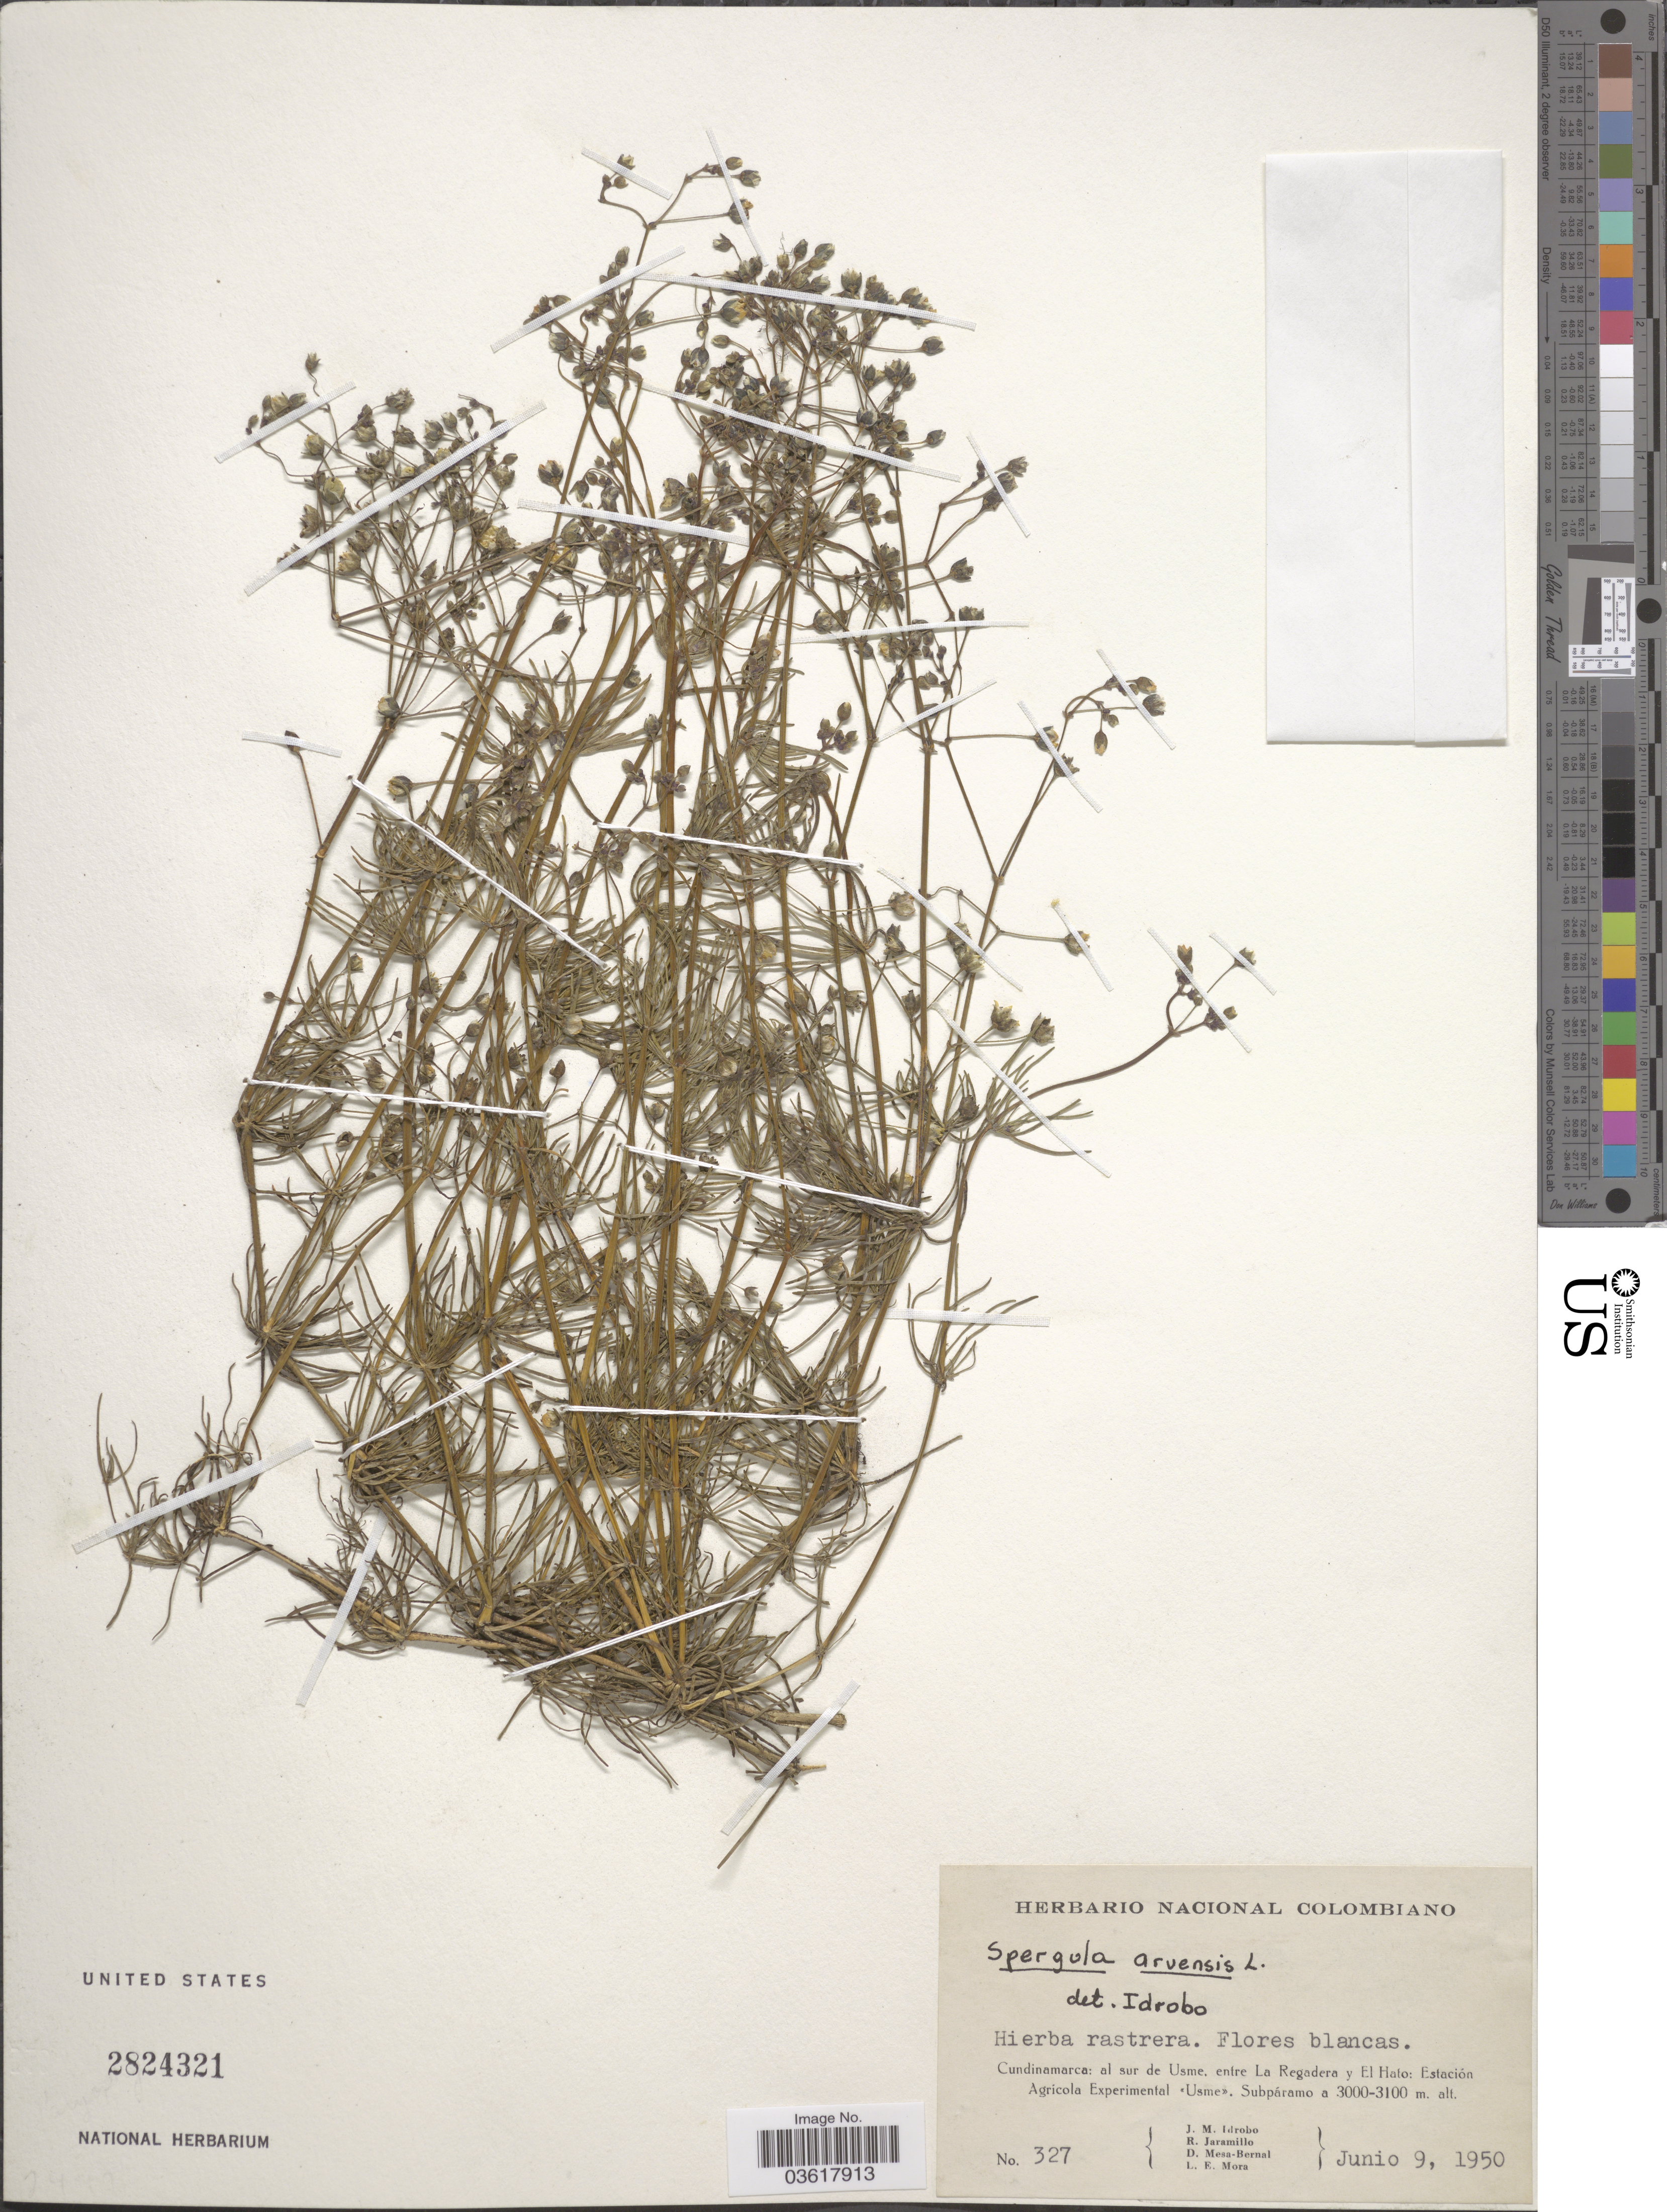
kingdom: Plantae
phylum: Tracheophyta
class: Magnoliopsida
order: Caryophyllales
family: Caryophyllaceae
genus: Spergula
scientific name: Spergula arvensis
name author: L.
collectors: J. M. Idrobo, R. Jaramillo, D. Mesa-Bernal & L. Mora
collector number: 327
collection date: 1950-06-09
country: Colombia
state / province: Cundinamarca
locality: Al sur de Usme, entre La Regadera y El Hato: Estación Agrícola Experimental «Usme».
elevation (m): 3000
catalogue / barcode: US 2824321